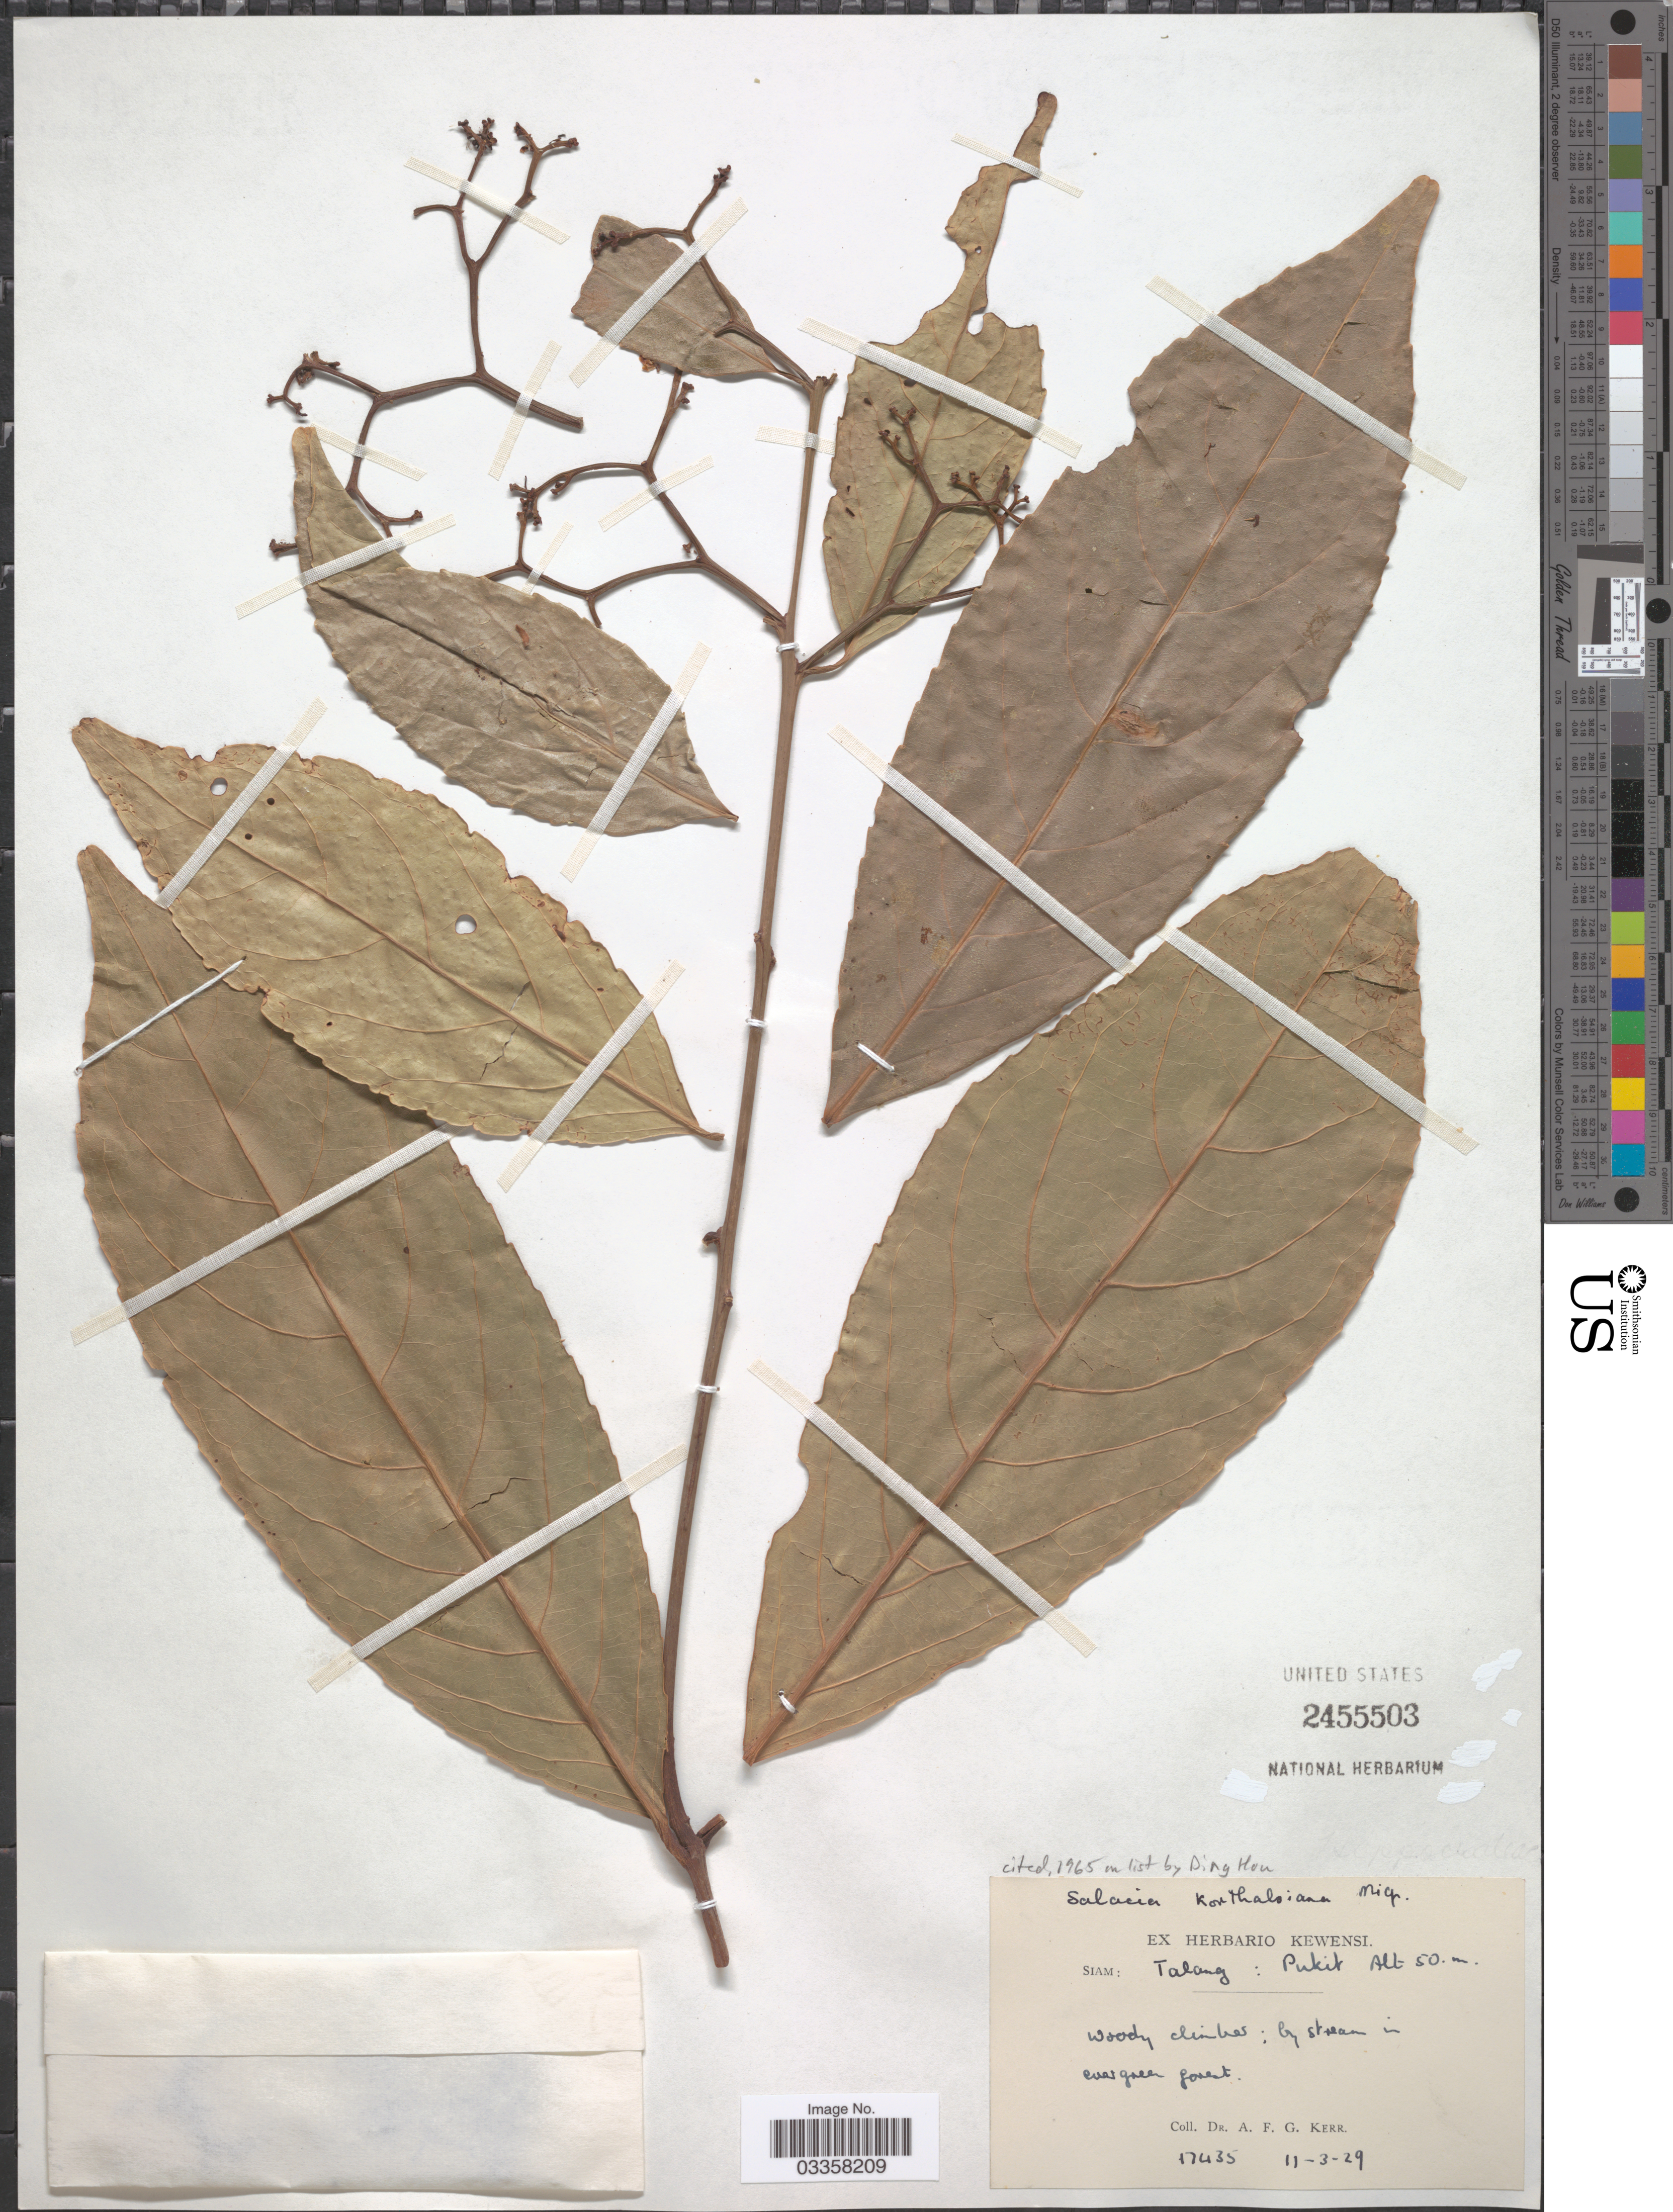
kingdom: Plantae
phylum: Tracheophyta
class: Magnoliopsida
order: Celastrales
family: Celastraceae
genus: Salacia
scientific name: Salacia korthalsiana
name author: Miq.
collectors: A. F. G. Kerr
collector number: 17435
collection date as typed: Transcribed d/m/y: 11/3/29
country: Thailand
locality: Siam: Talang: Pukit.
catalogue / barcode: US 2455503